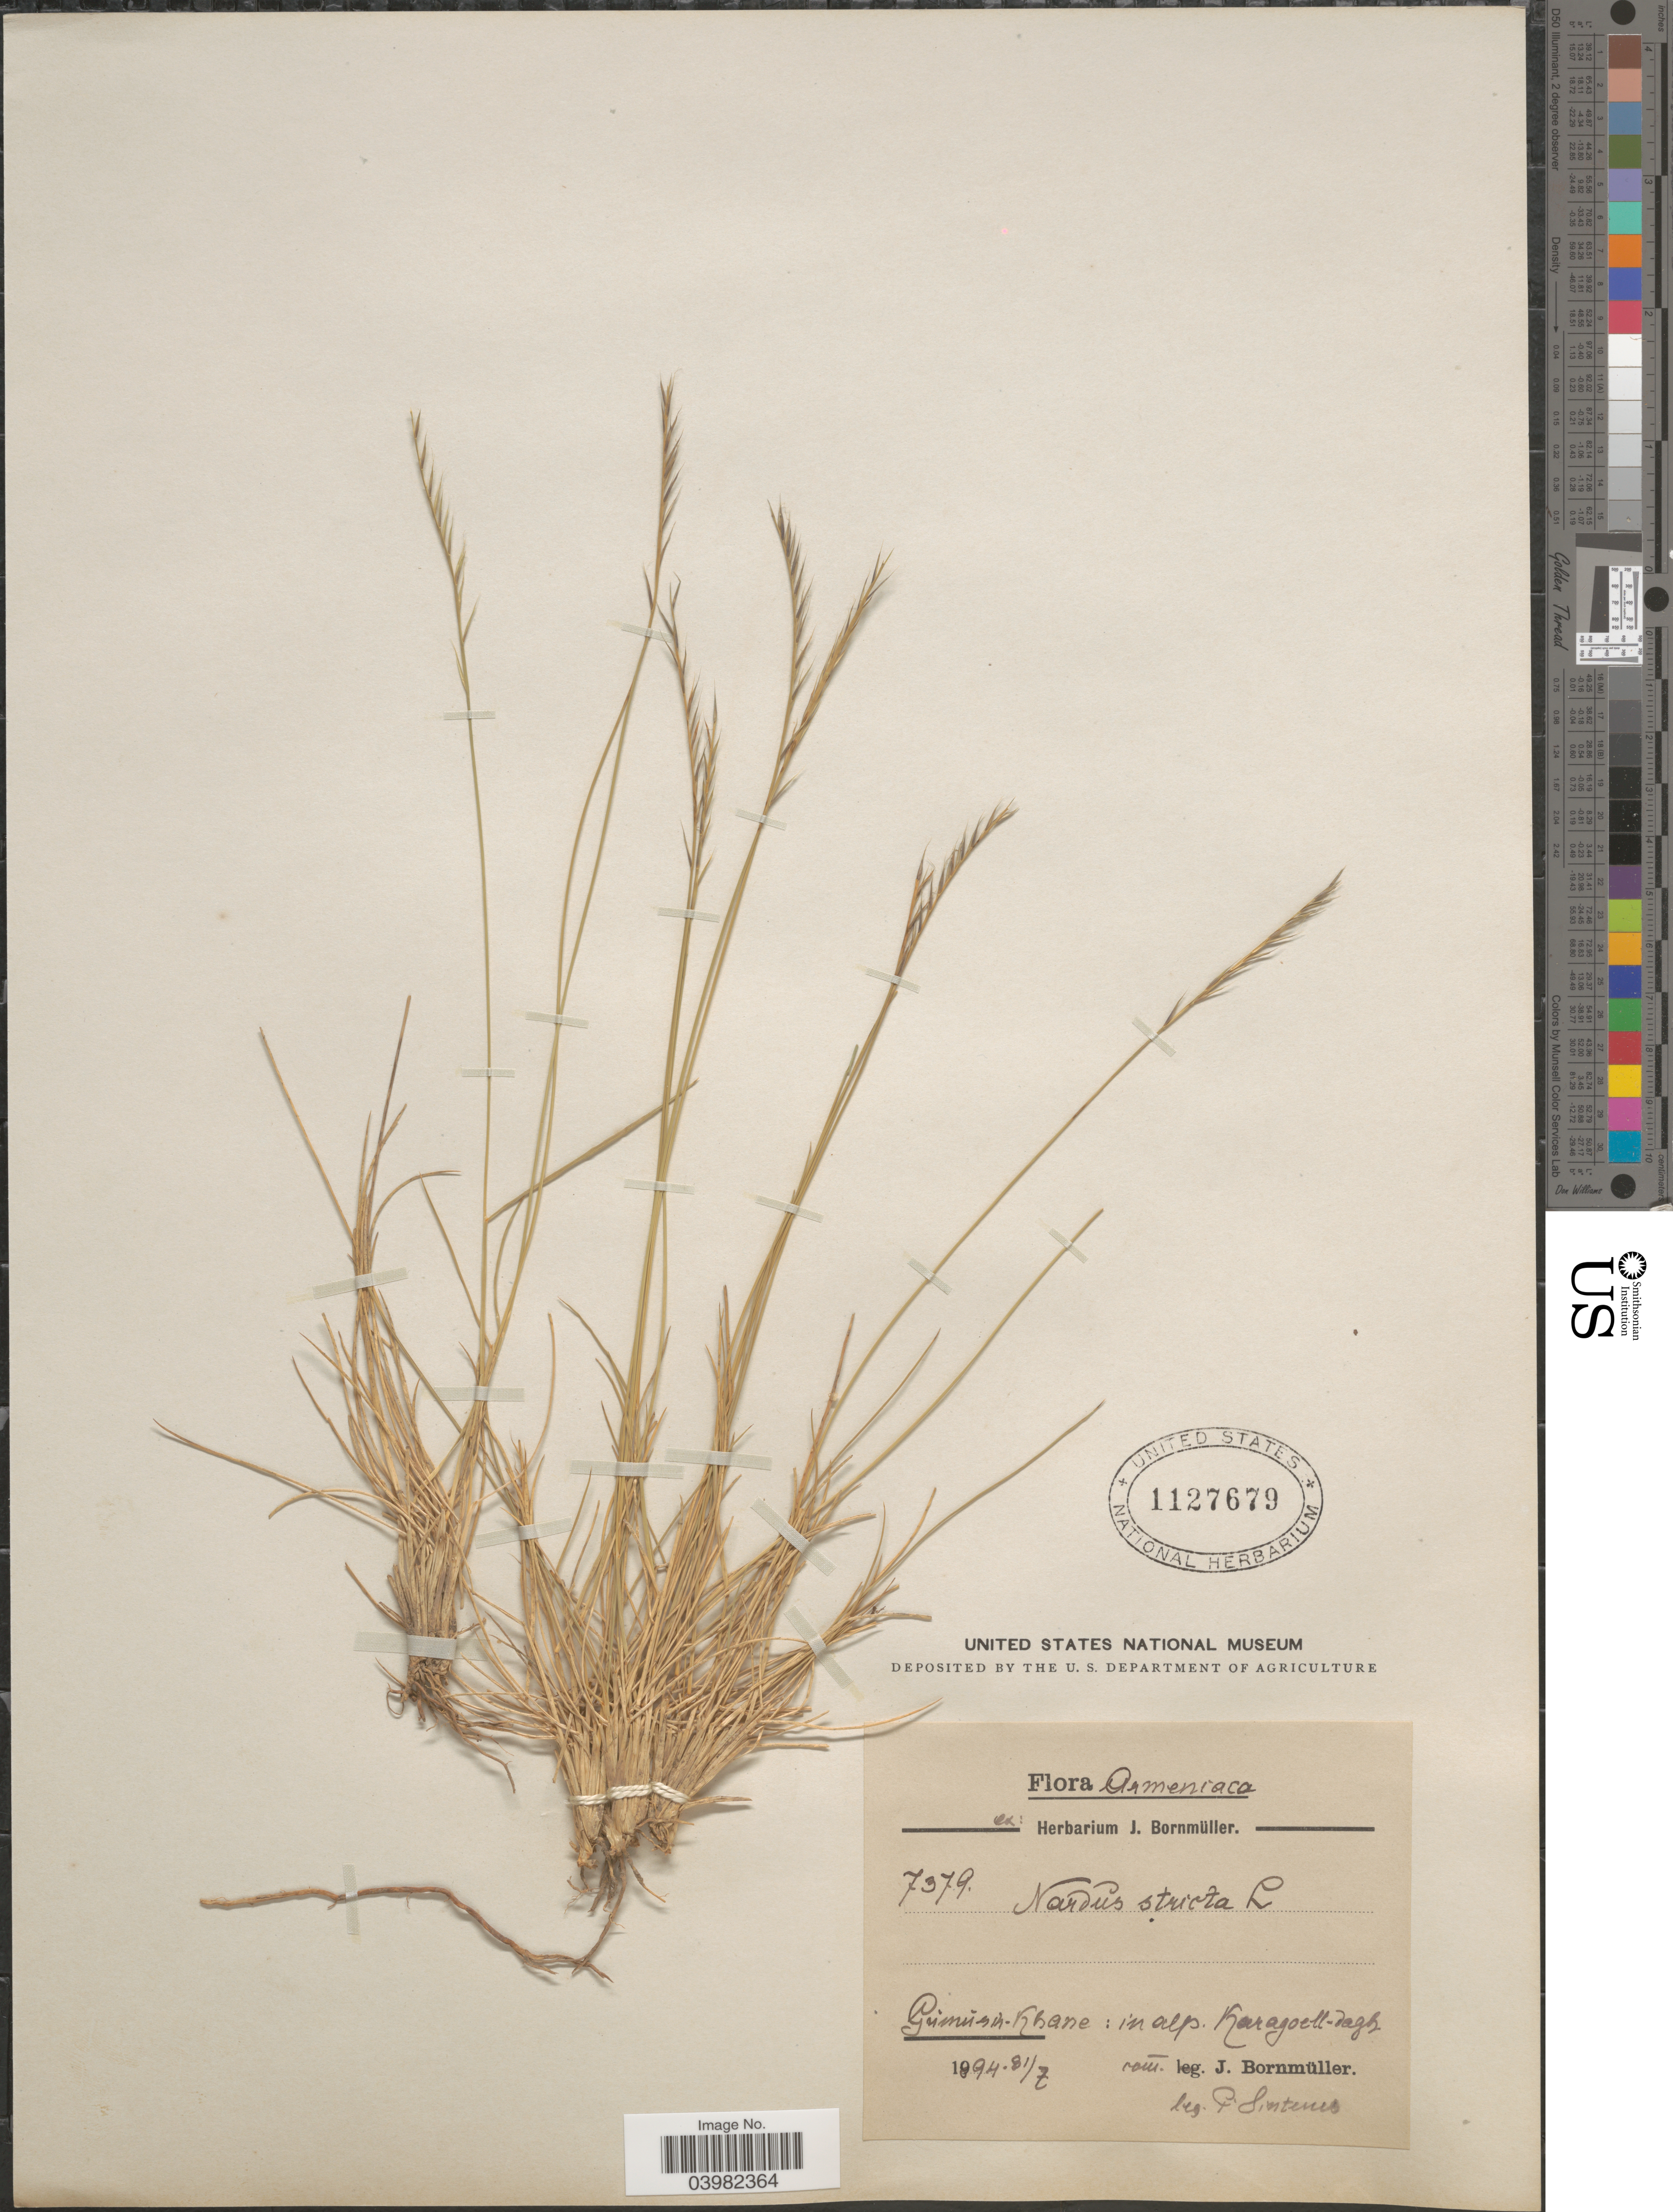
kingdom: Plantae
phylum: Tracheophyta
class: Liliopsida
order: Poales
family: Poaceae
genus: Nardus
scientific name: Nardus stricta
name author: L.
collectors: P. Sintenis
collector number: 7379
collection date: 1894-07-31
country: Armenia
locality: Armeniaca. Gùmúsh-Khane: in alp. Karagoell-dagh.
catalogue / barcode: US 1127679